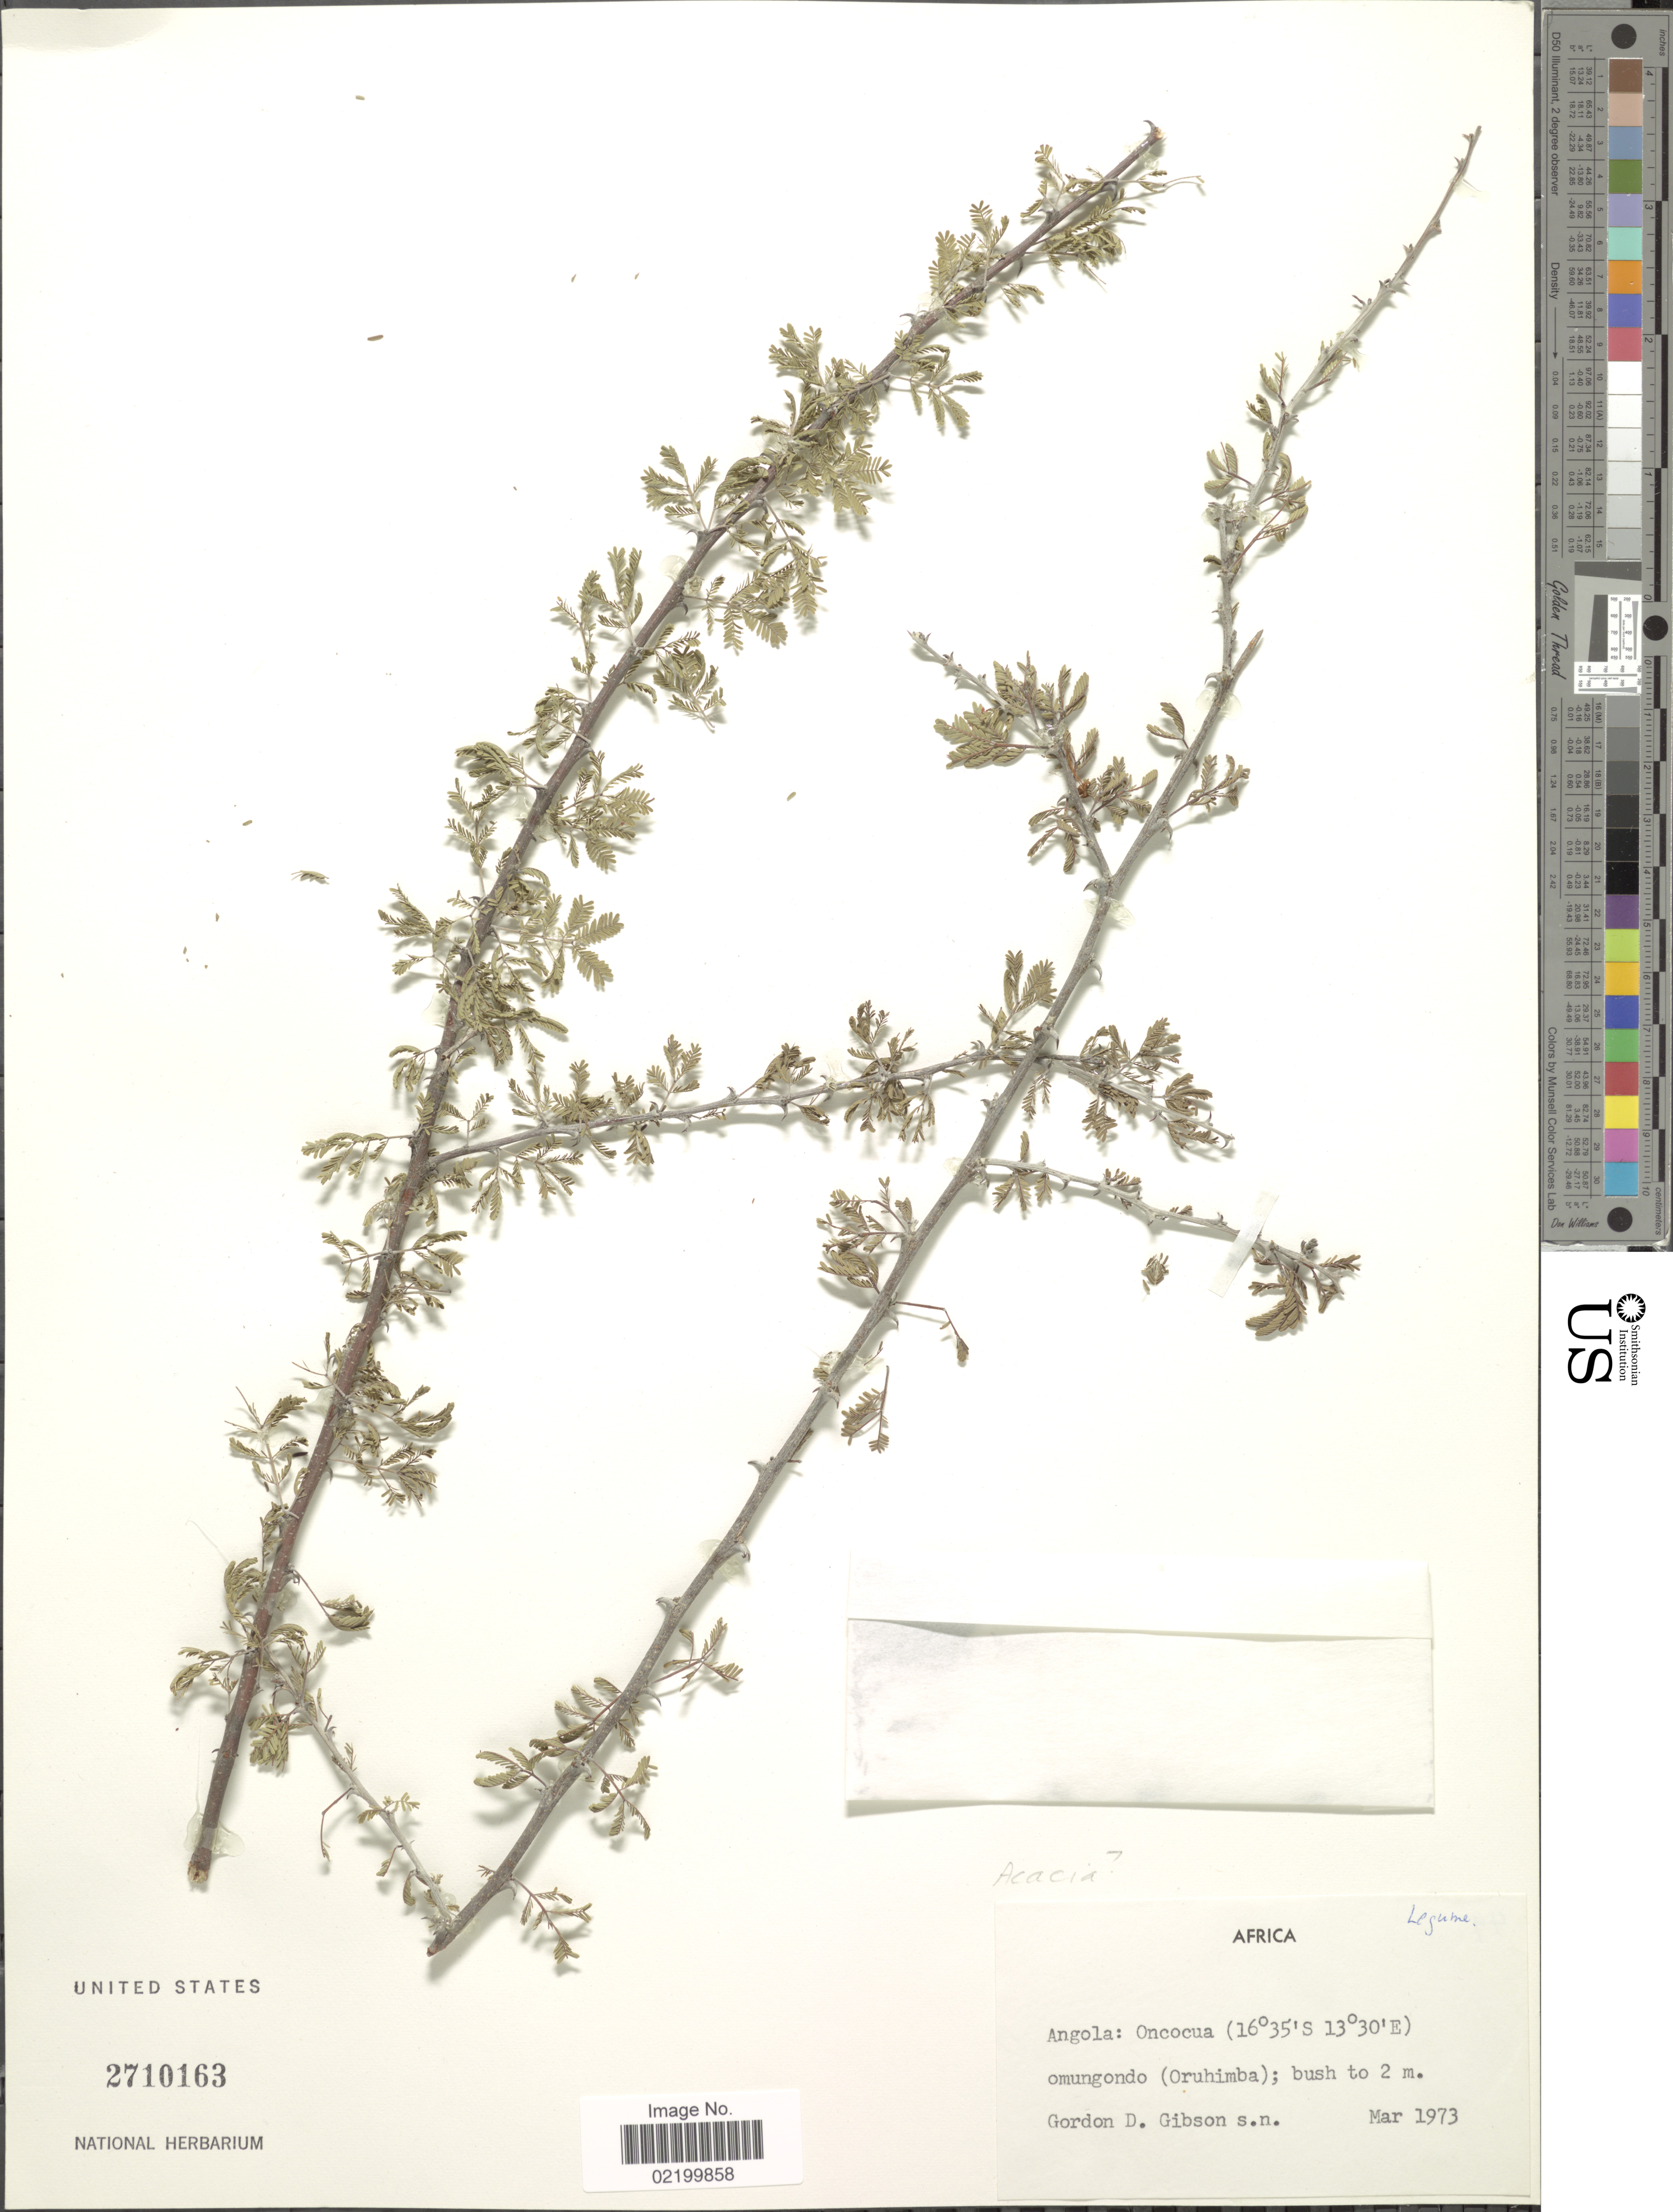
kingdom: Plantae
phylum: Tracheophyta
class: Magnoliopsida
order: Fabales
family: Fabaceae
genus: Vachellia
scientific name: Vachellia sp.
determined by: Strong, M. T., (US), Smithsonian Institution - National Museum of Natural History (UNITED STATES)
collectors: G. D. Gibson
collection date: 1973-03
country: Angola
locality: Oncocua. omungondo ( Oruhimba)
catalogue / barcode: US 2710163